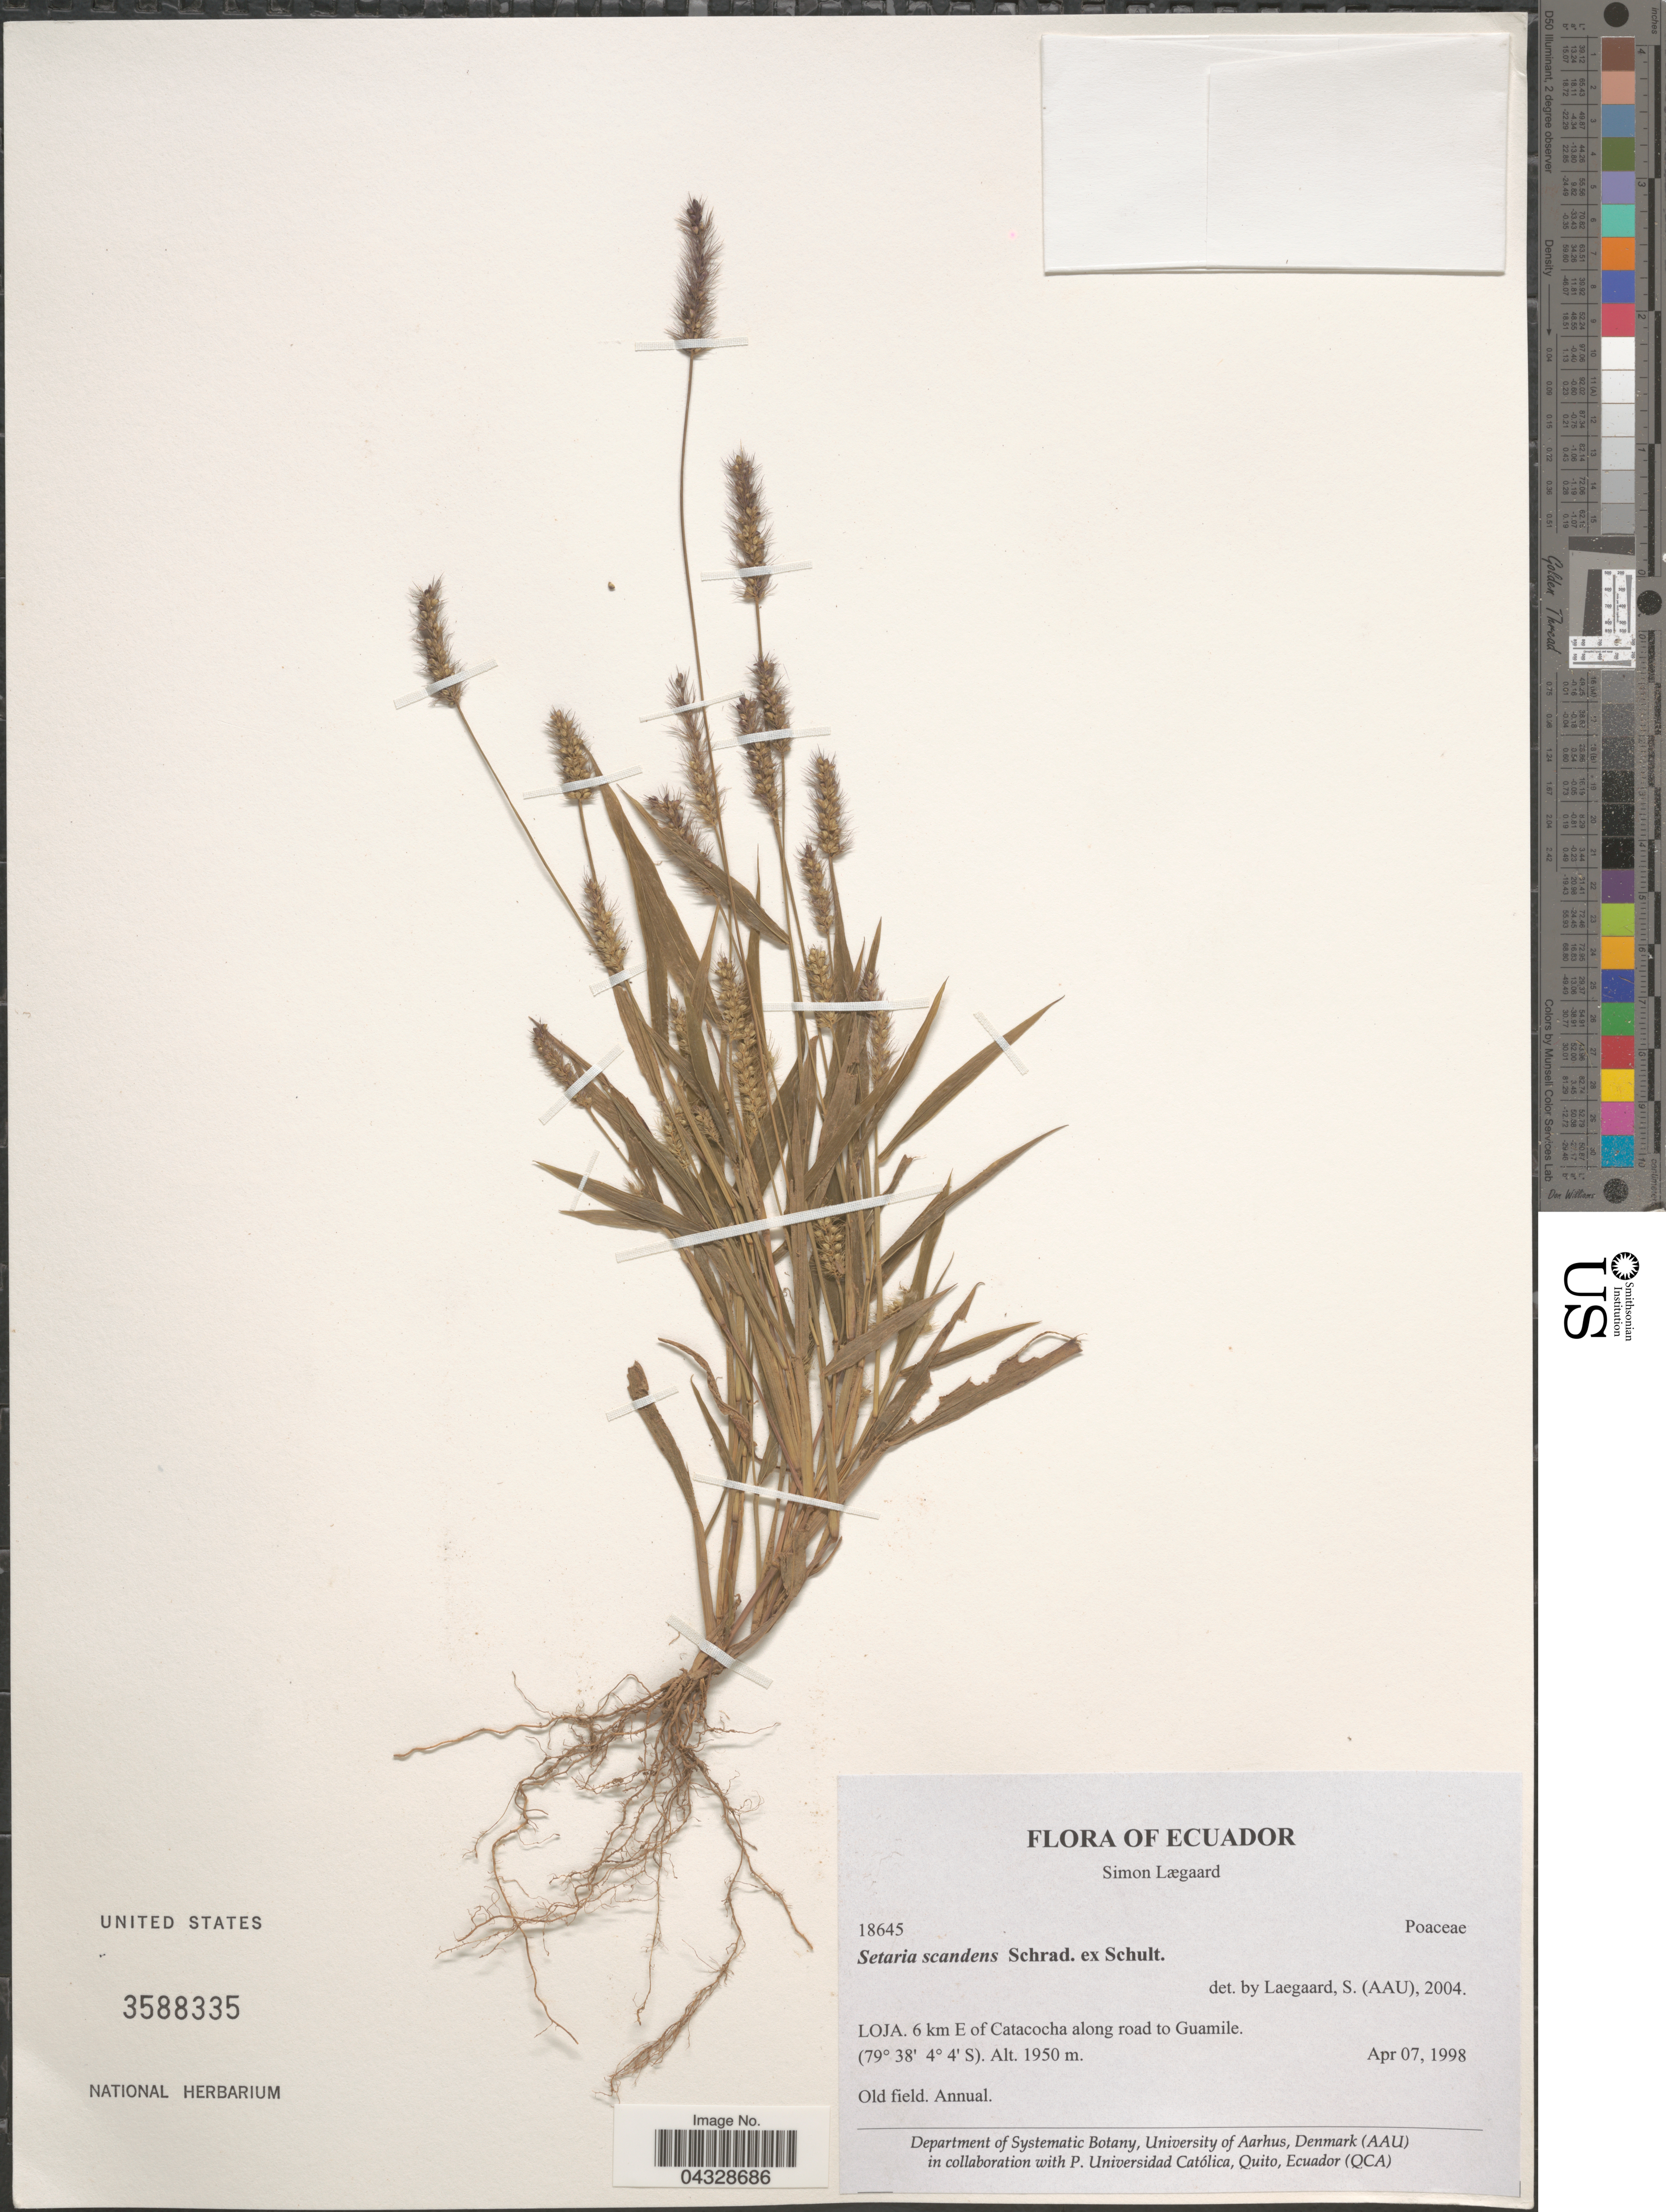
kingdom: Plantae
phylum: Tracheophyta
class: Liliopsida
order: Poales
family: Poaceae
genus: Setaria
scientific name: Setaria scandens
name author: Schrad. ex Schult.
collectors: S. Lægaard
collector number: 18645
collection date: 1998-04-07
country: Ecuador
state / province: Loja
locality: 6 km E of Catacocha along road to Guamile.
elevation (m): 1950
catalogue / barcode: US 3588335